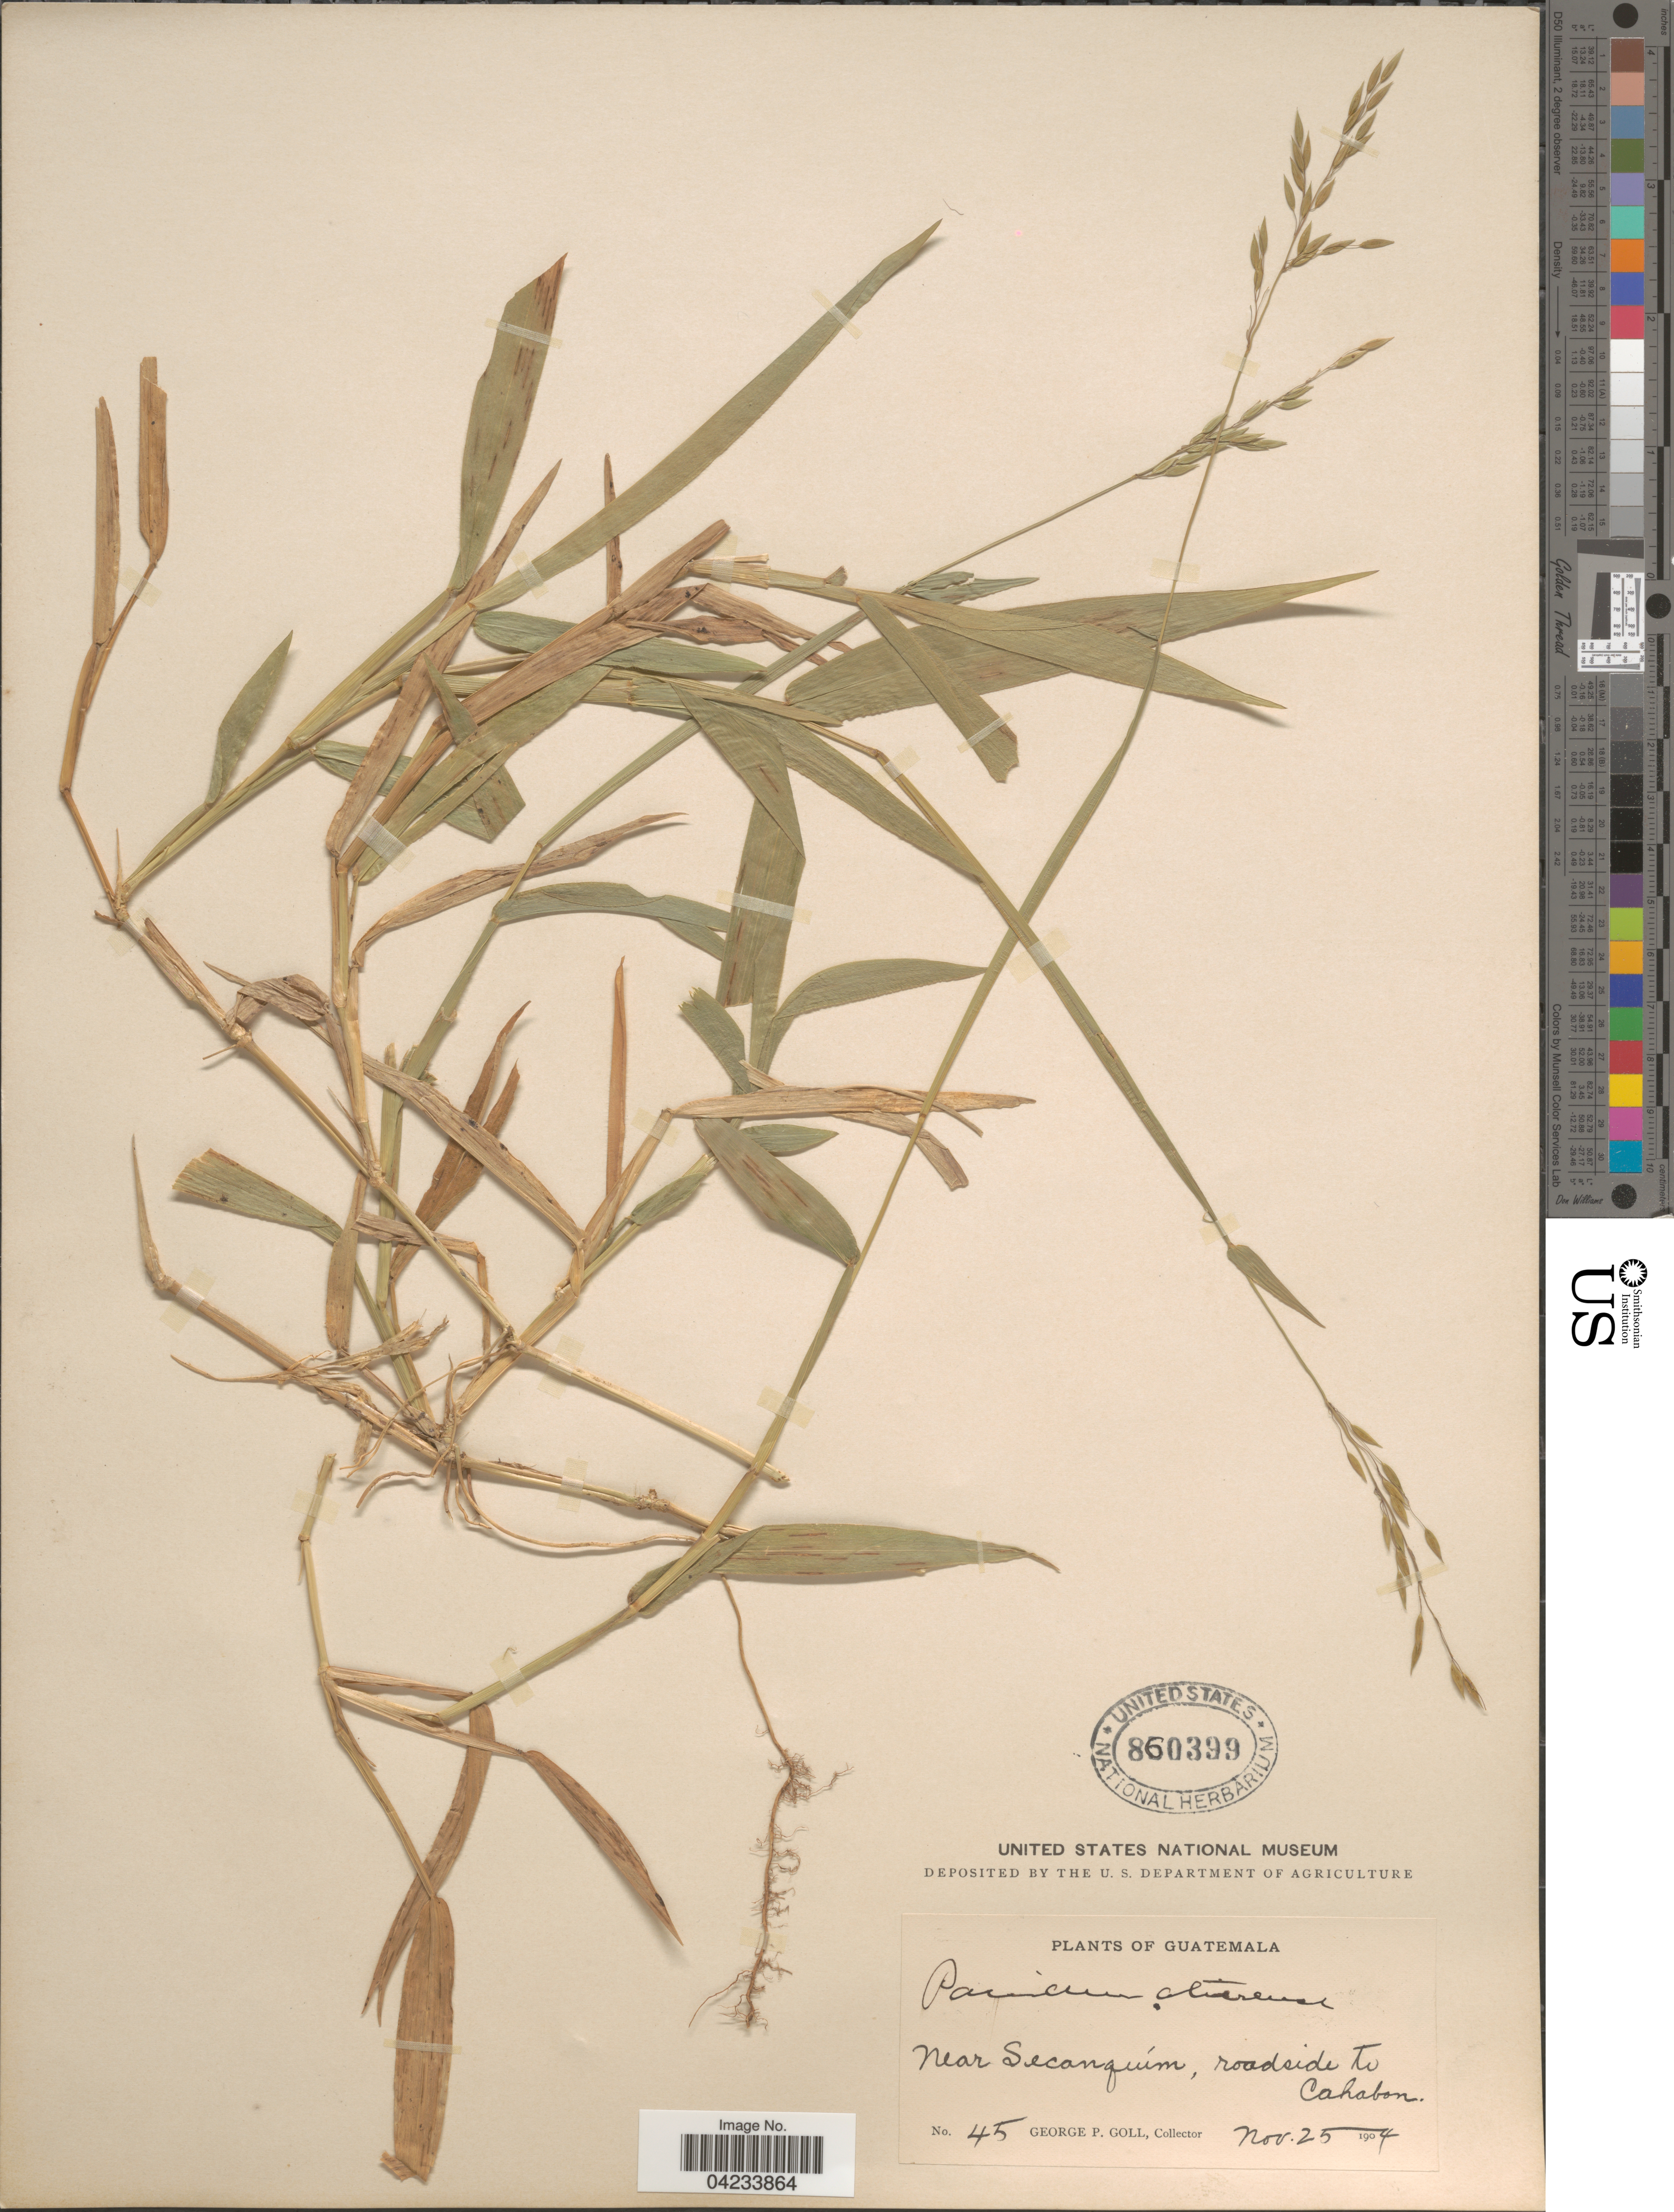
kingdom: Plantae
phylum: Tracheophyta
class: Liliopsida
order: Poales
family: Poaceae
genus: Homolepis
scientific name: Homolepis aturensis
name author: (Kunth) Chase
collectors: G. Poll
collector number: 45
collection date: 1904-11-25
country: Guatemala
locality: Near Secanguím, roadside to Cahabon.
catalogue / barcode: US 860399